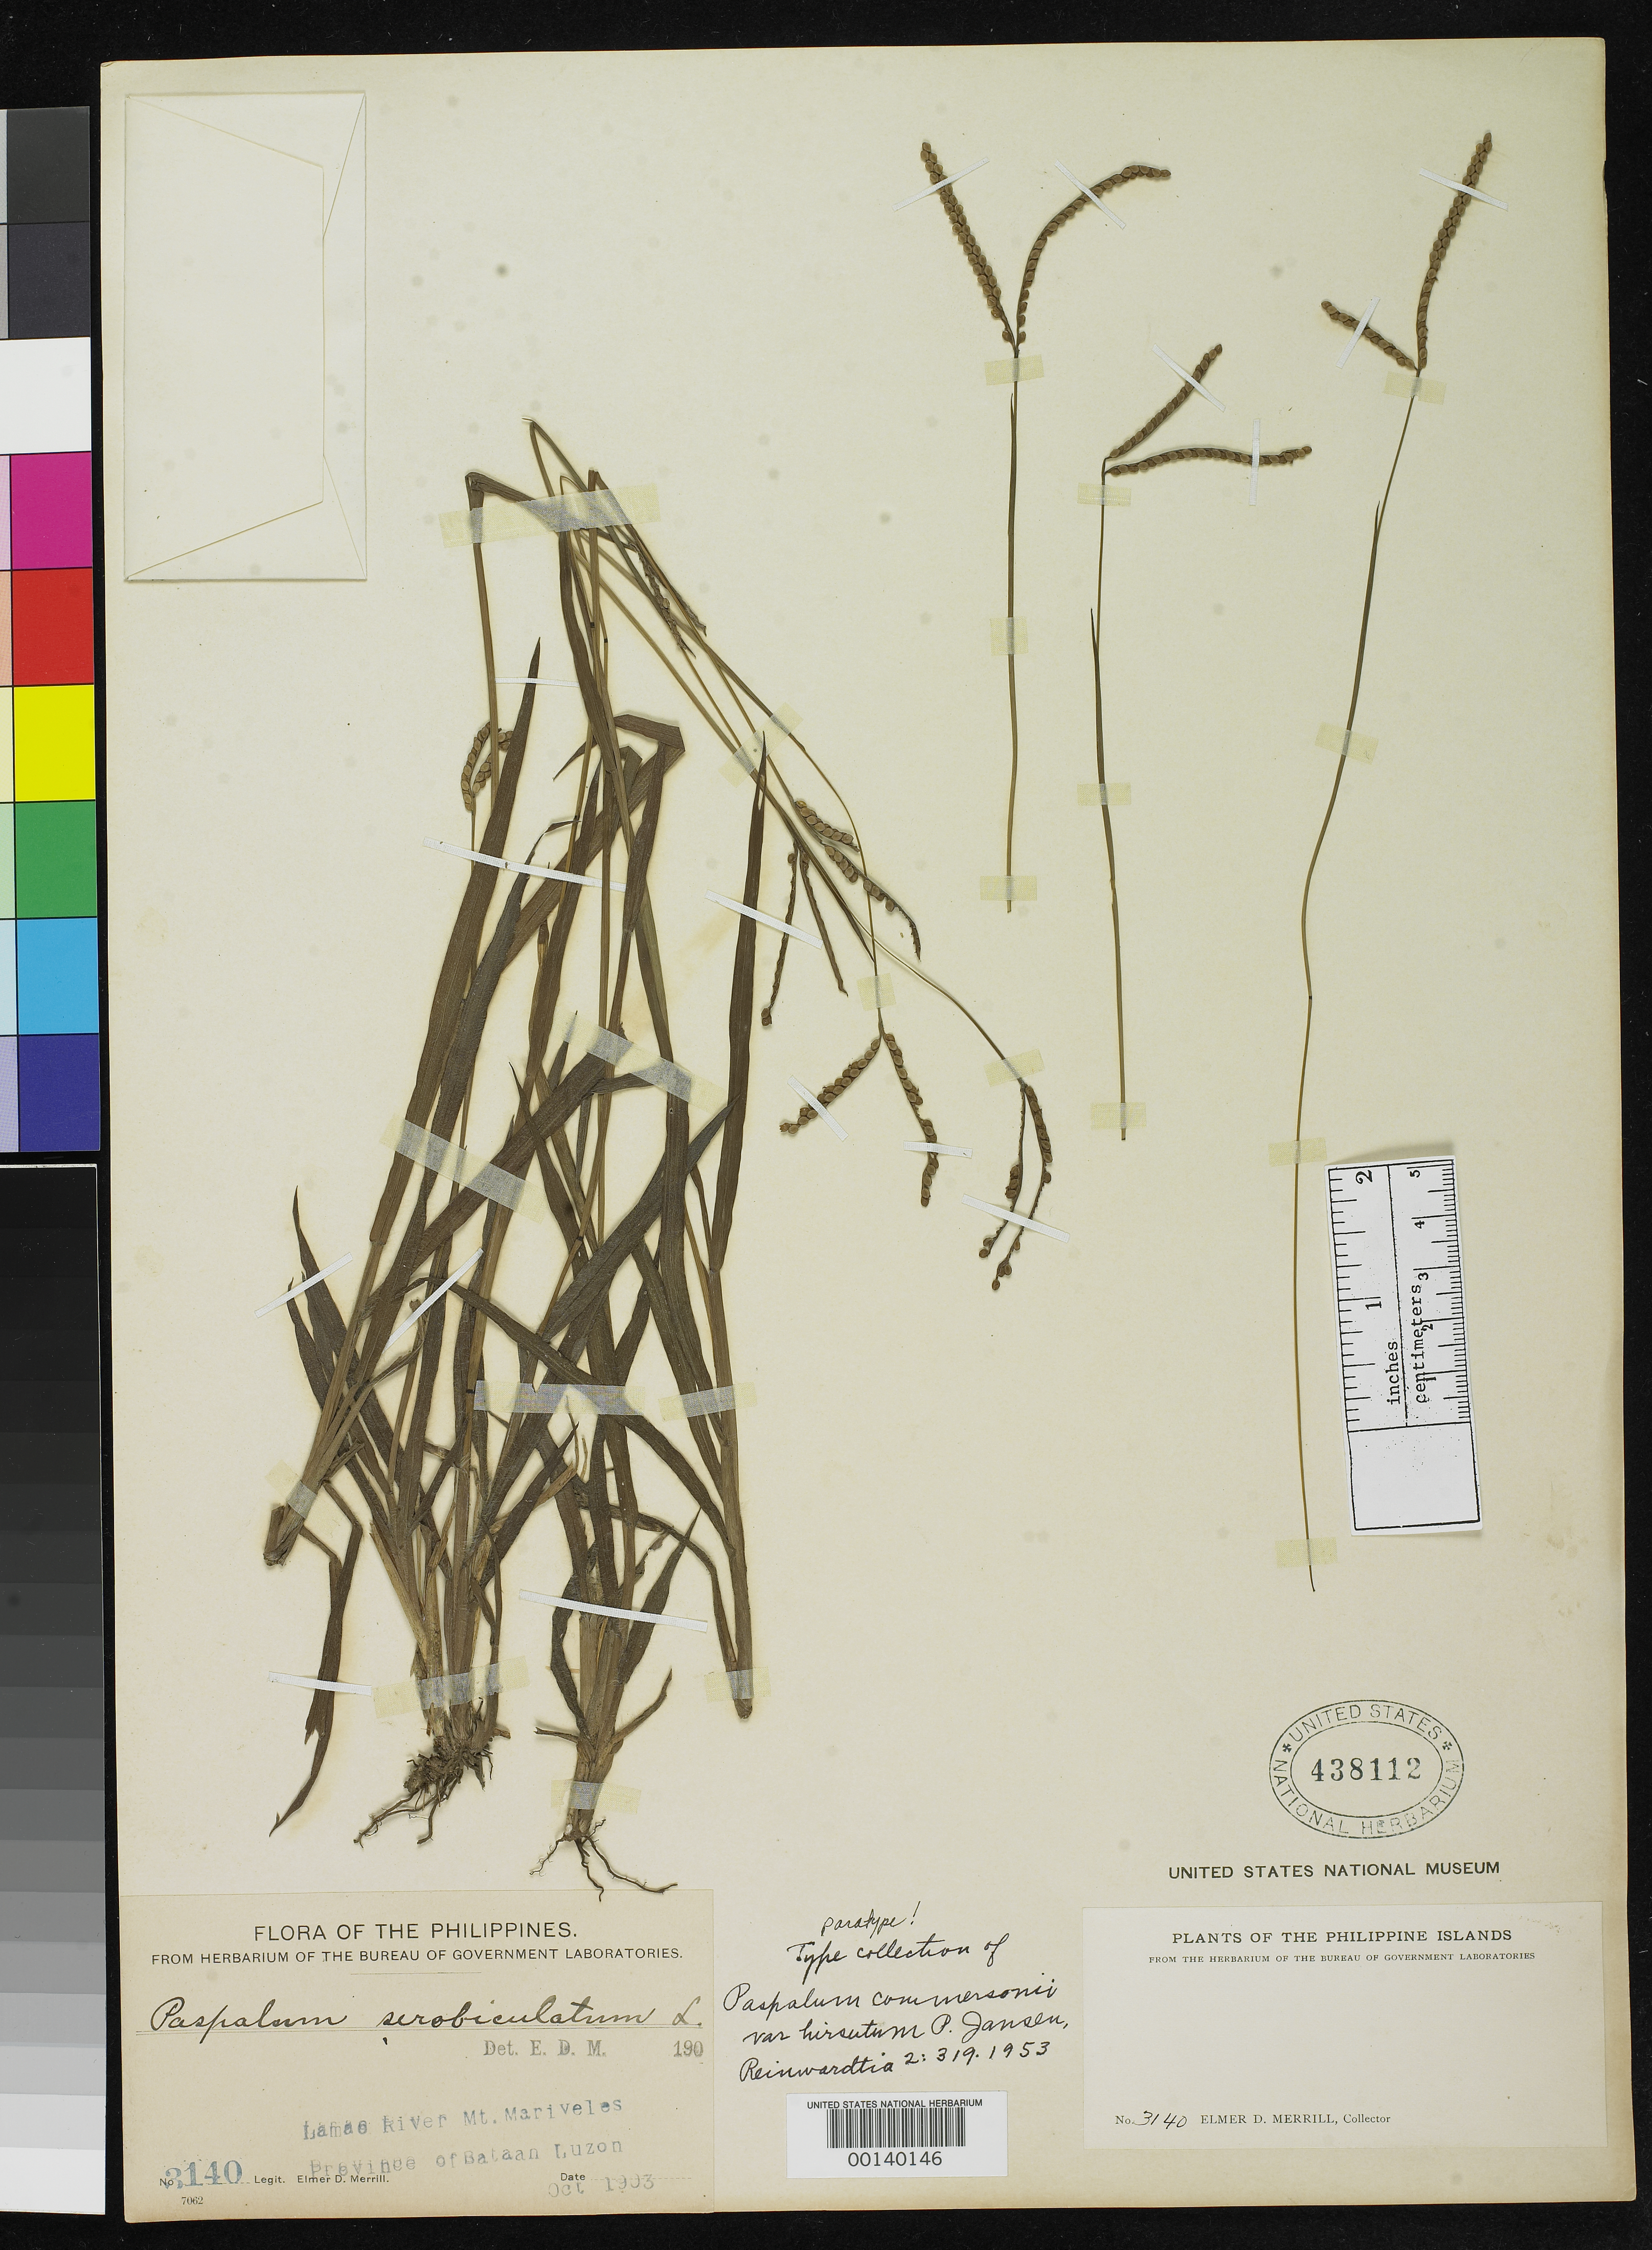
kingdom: Plantae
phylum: Tracheophyta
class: Liliopsida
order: Poales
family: Poaceae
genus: Paspalum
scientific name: Paspalum commersonii var. hirsutum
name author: Jansen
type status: Paratype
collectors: E. D. Merrill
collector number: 3140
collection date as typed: Oct 1903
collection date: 1903-10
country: Philippines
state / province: Central Luzon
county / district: Bataan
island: Luzon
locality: Lamao River, Mt Mariveles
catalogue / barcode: US 438112